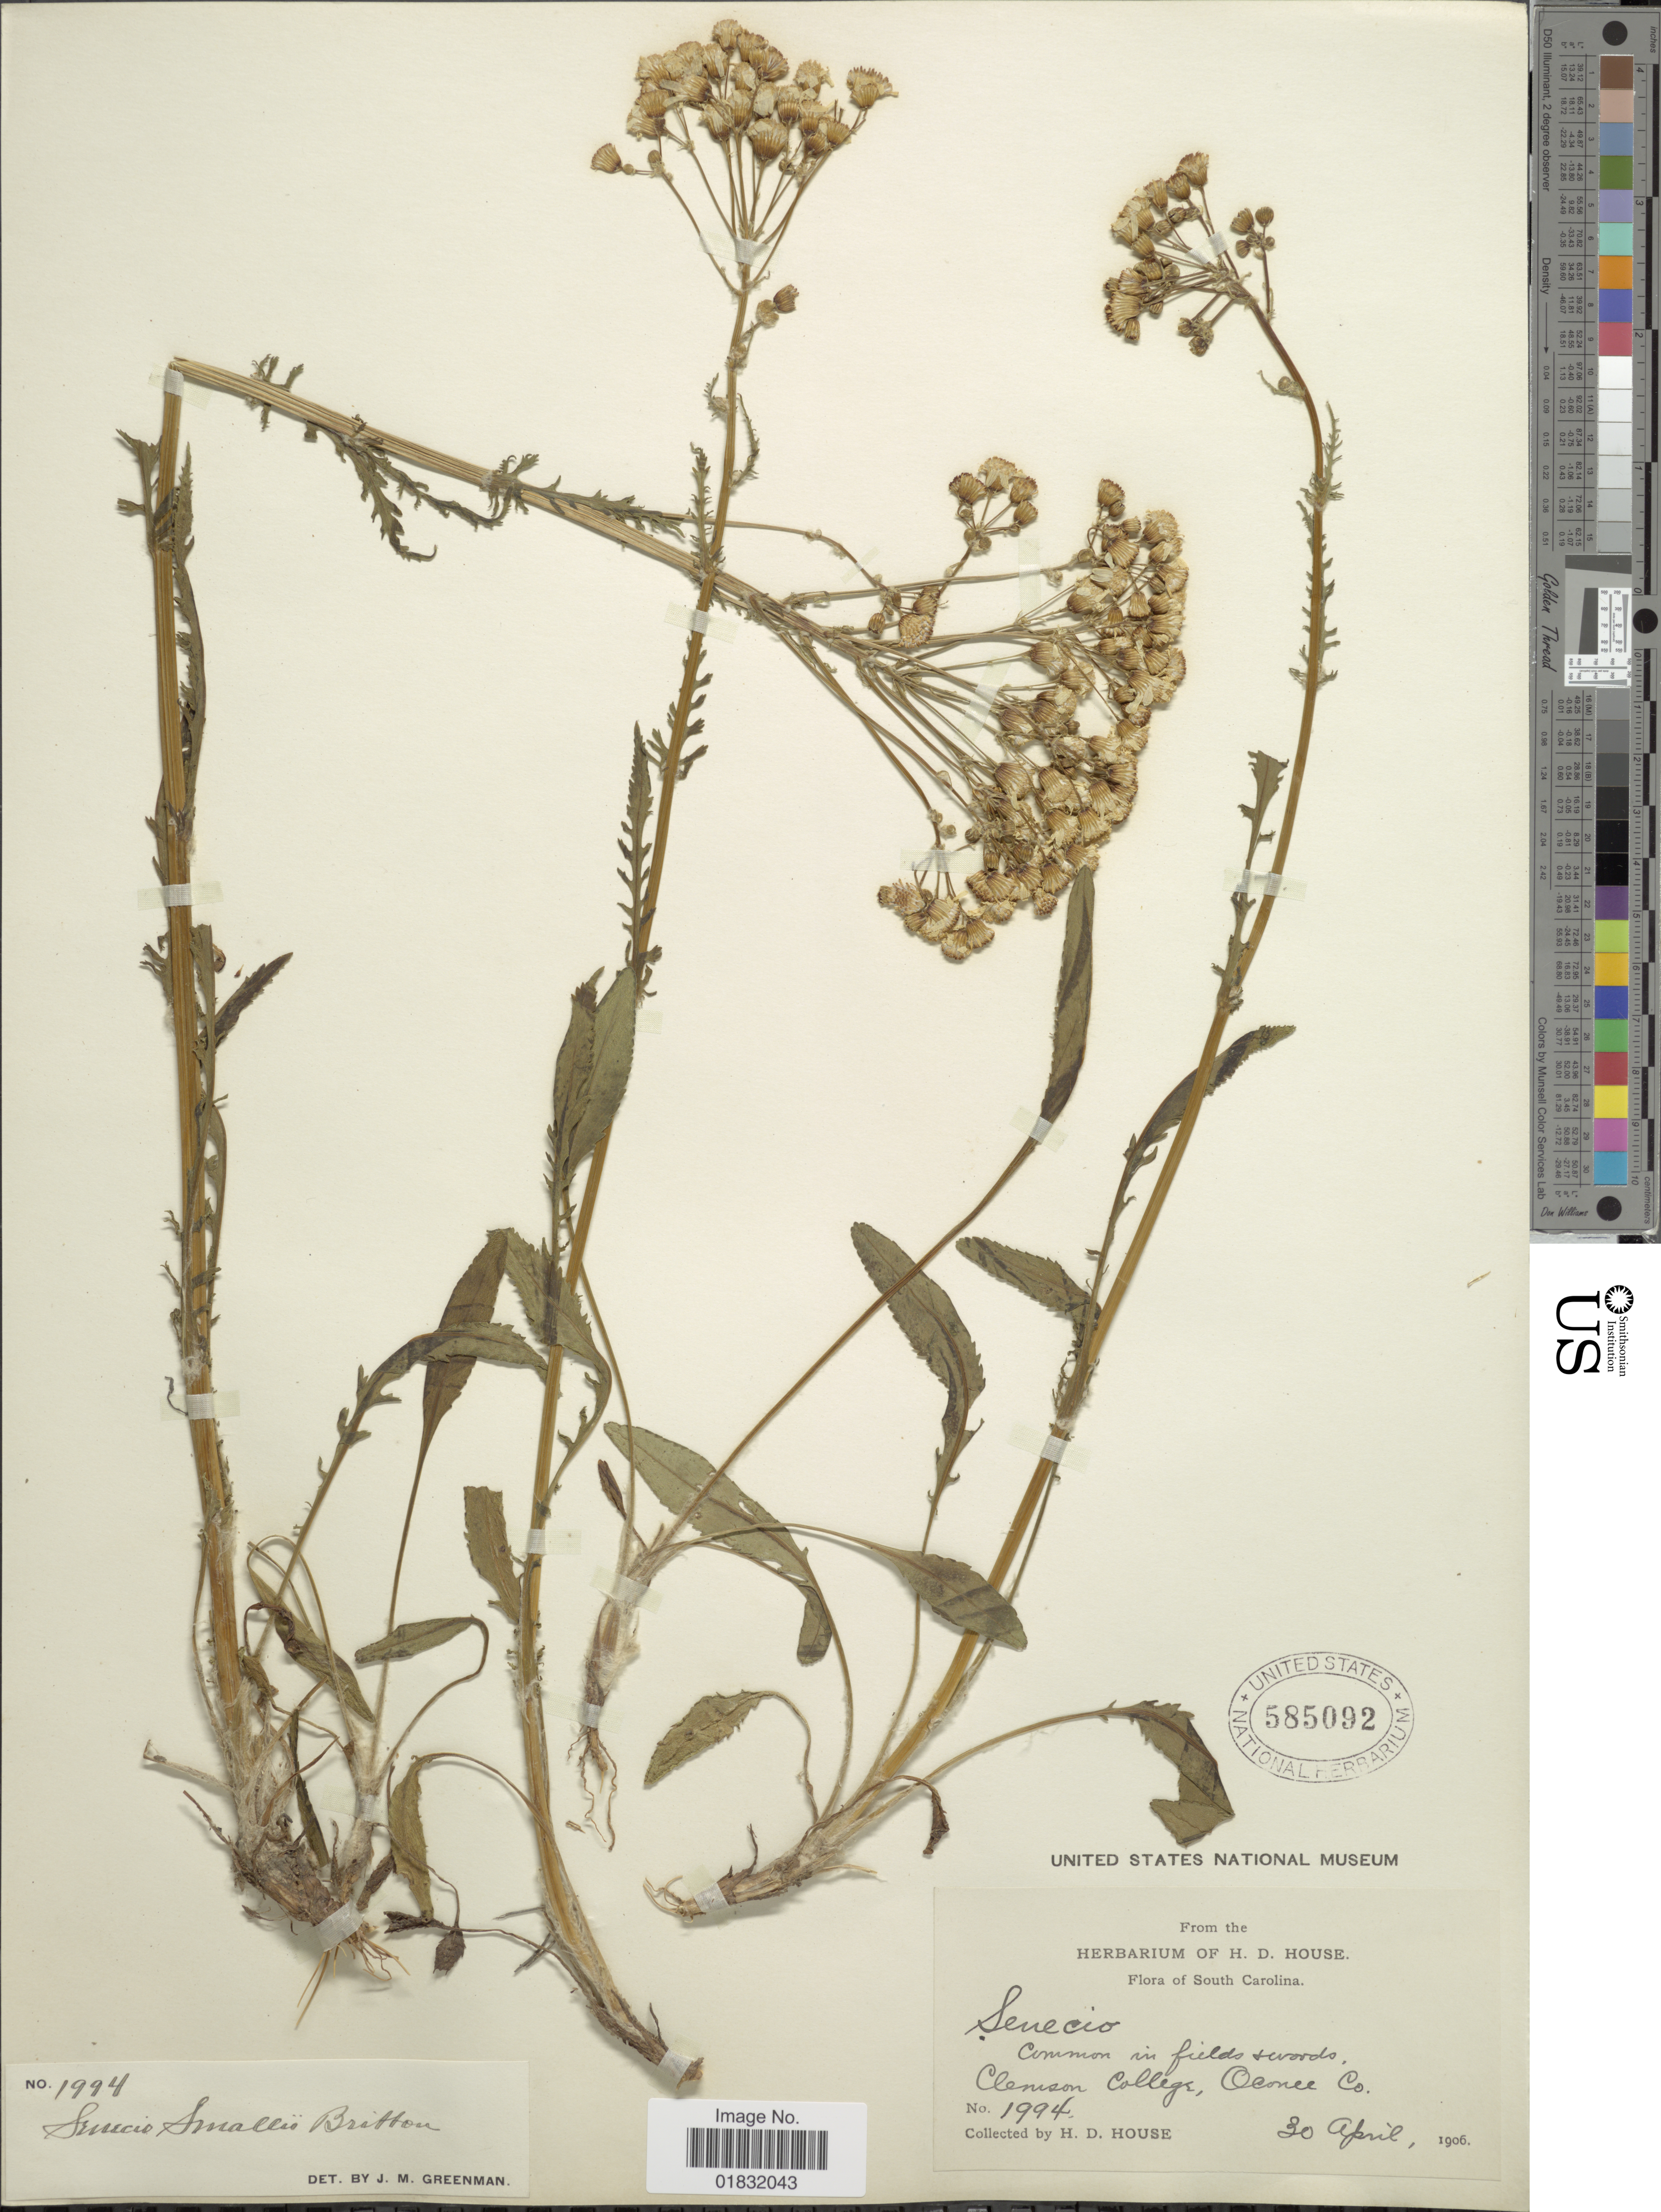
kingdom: Plantae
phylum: Tracheophyta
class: Magnoliopsida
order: Asterales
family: Asteraceae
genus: Packera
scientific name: Packera smallii Britton comb ined.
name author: Britton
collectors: H. D. House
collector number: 1994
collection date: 1906-04-30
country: United States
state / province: South Carolina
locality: Common in fields + woods, Clenson College, Oconee Co.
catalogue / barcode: US 585092